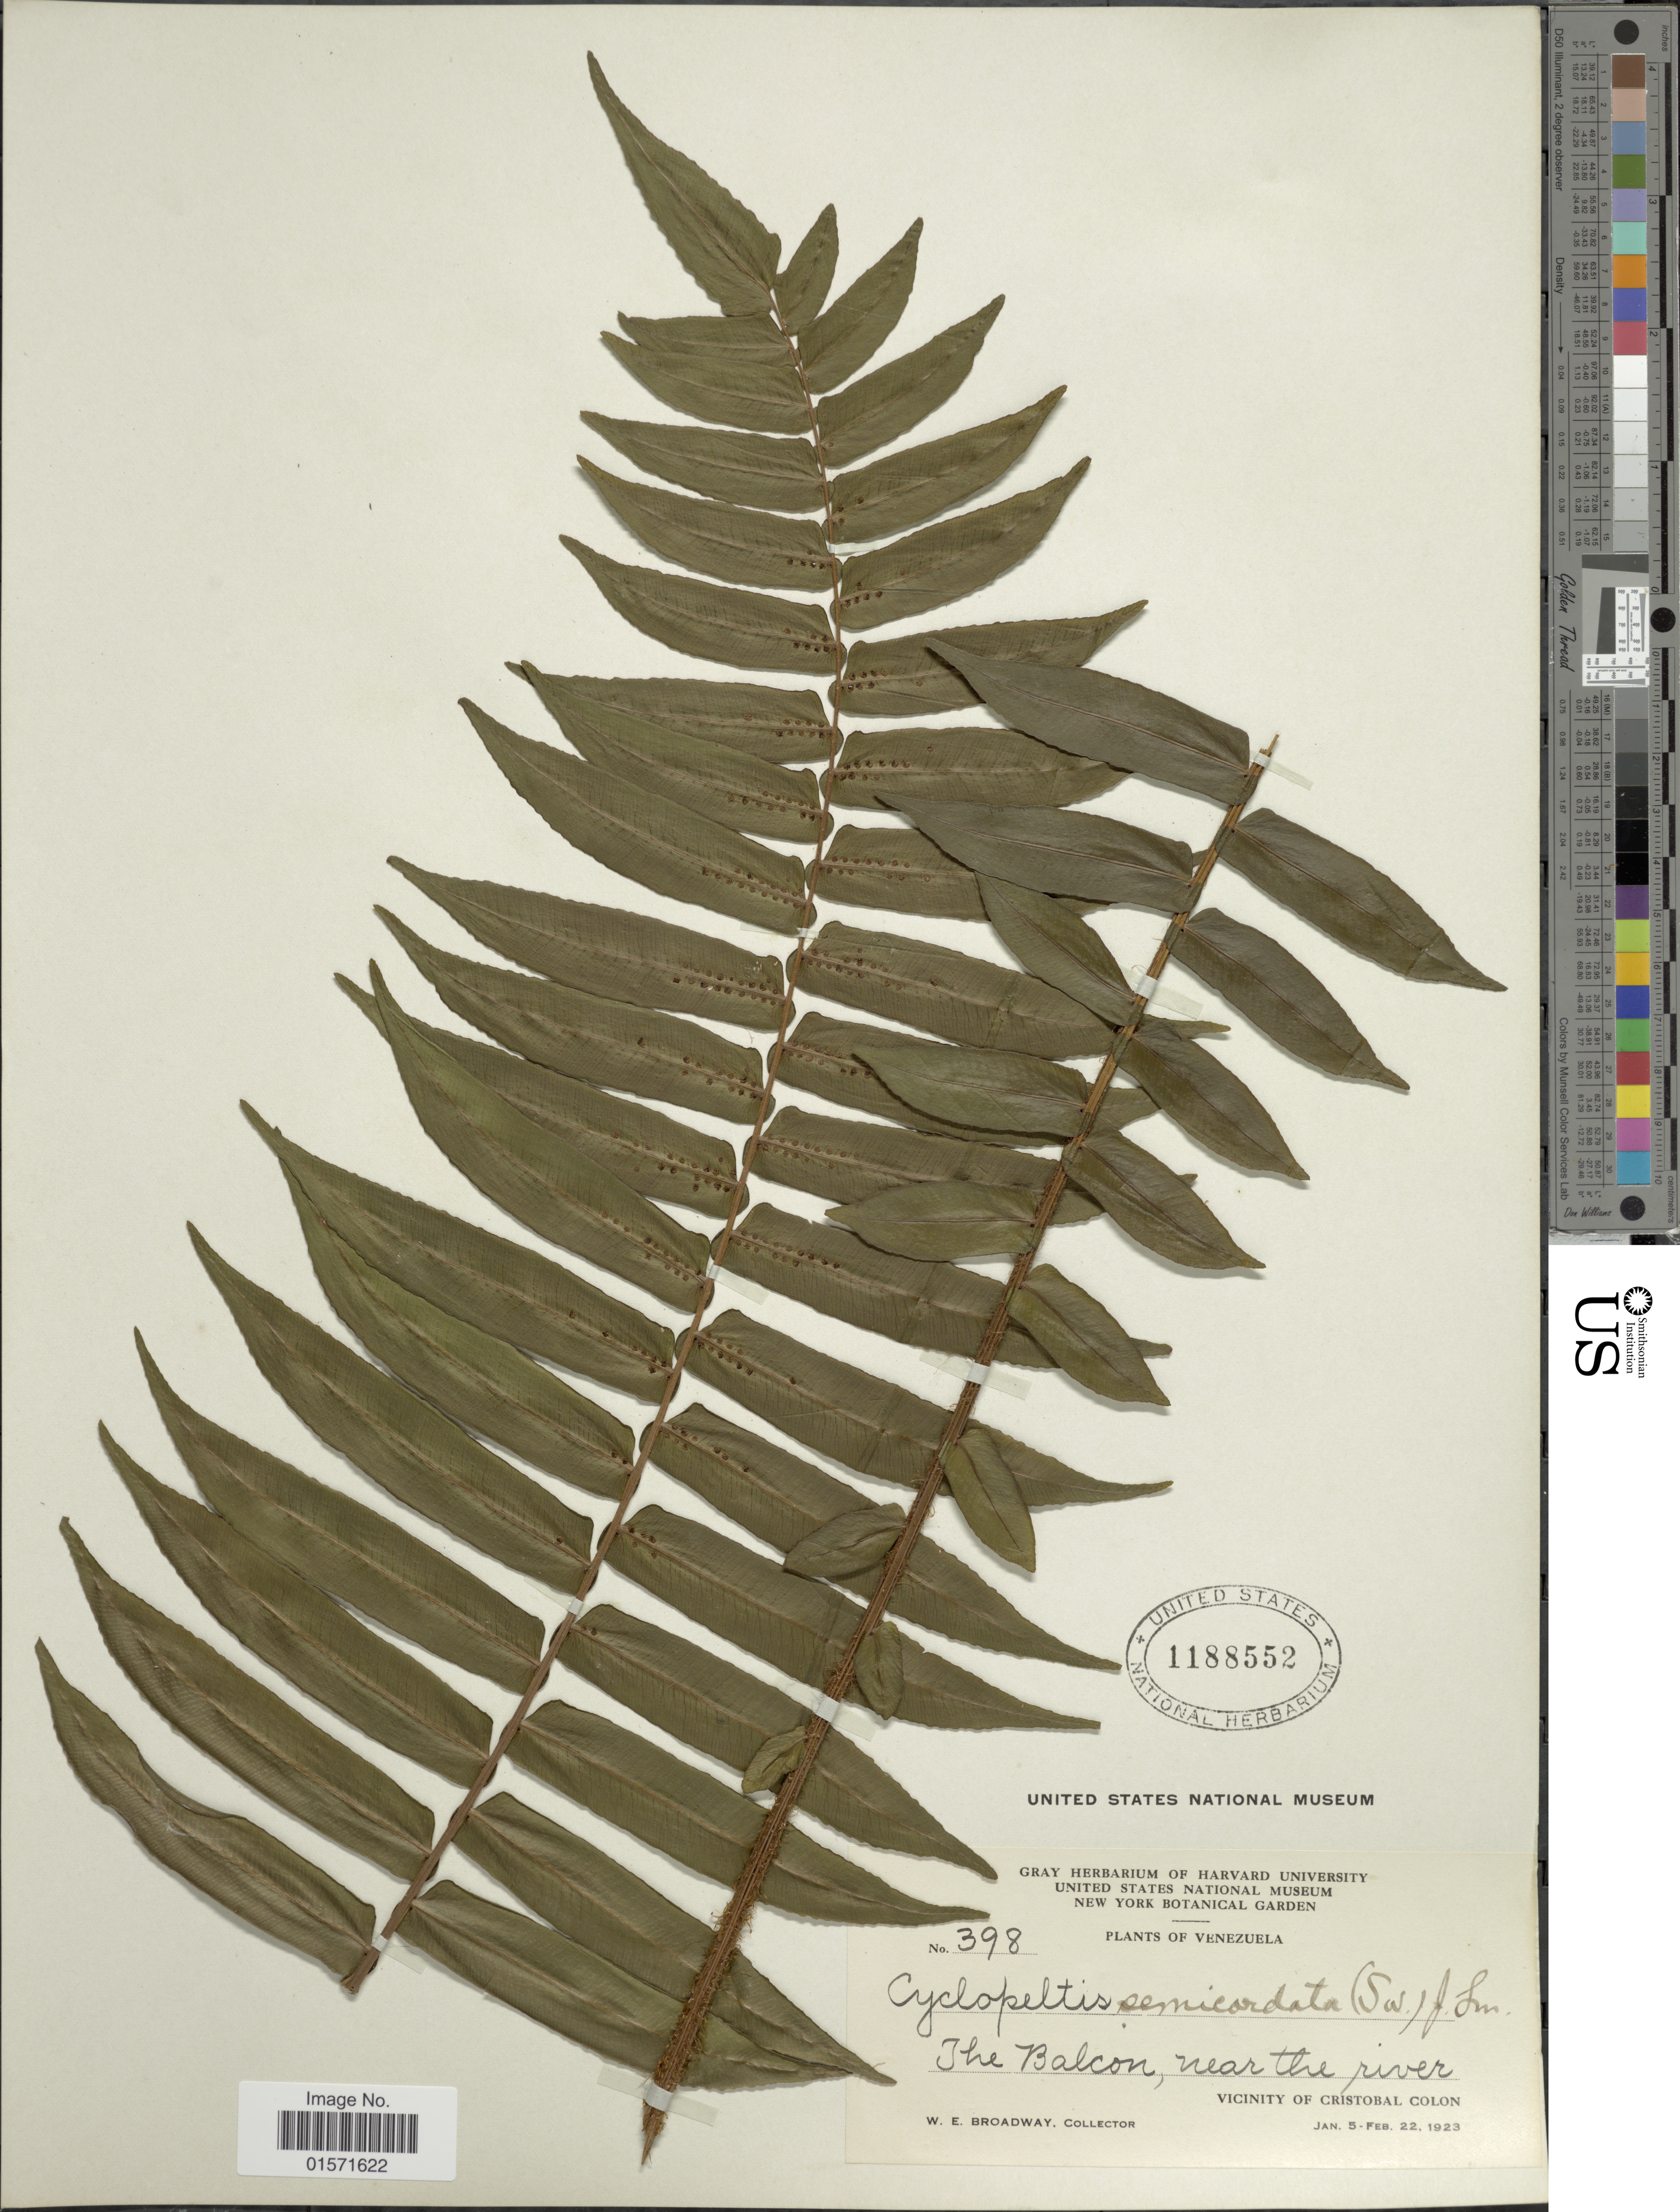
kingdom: Plantae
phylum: Tracheophyta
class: Polypodiopsida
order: Polypodiales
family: Lomariopsidaceae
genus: Cyclopeltis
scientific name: Cyclopeltis semicordata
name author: (Sw.) J. Sm.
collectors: W. E. Broadway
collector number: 398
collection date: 1923-01-05/1923-02-22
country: Venezuela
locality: The Balcon, near the river. Vicinity of Cristobal Colon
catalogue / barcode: US 1188552